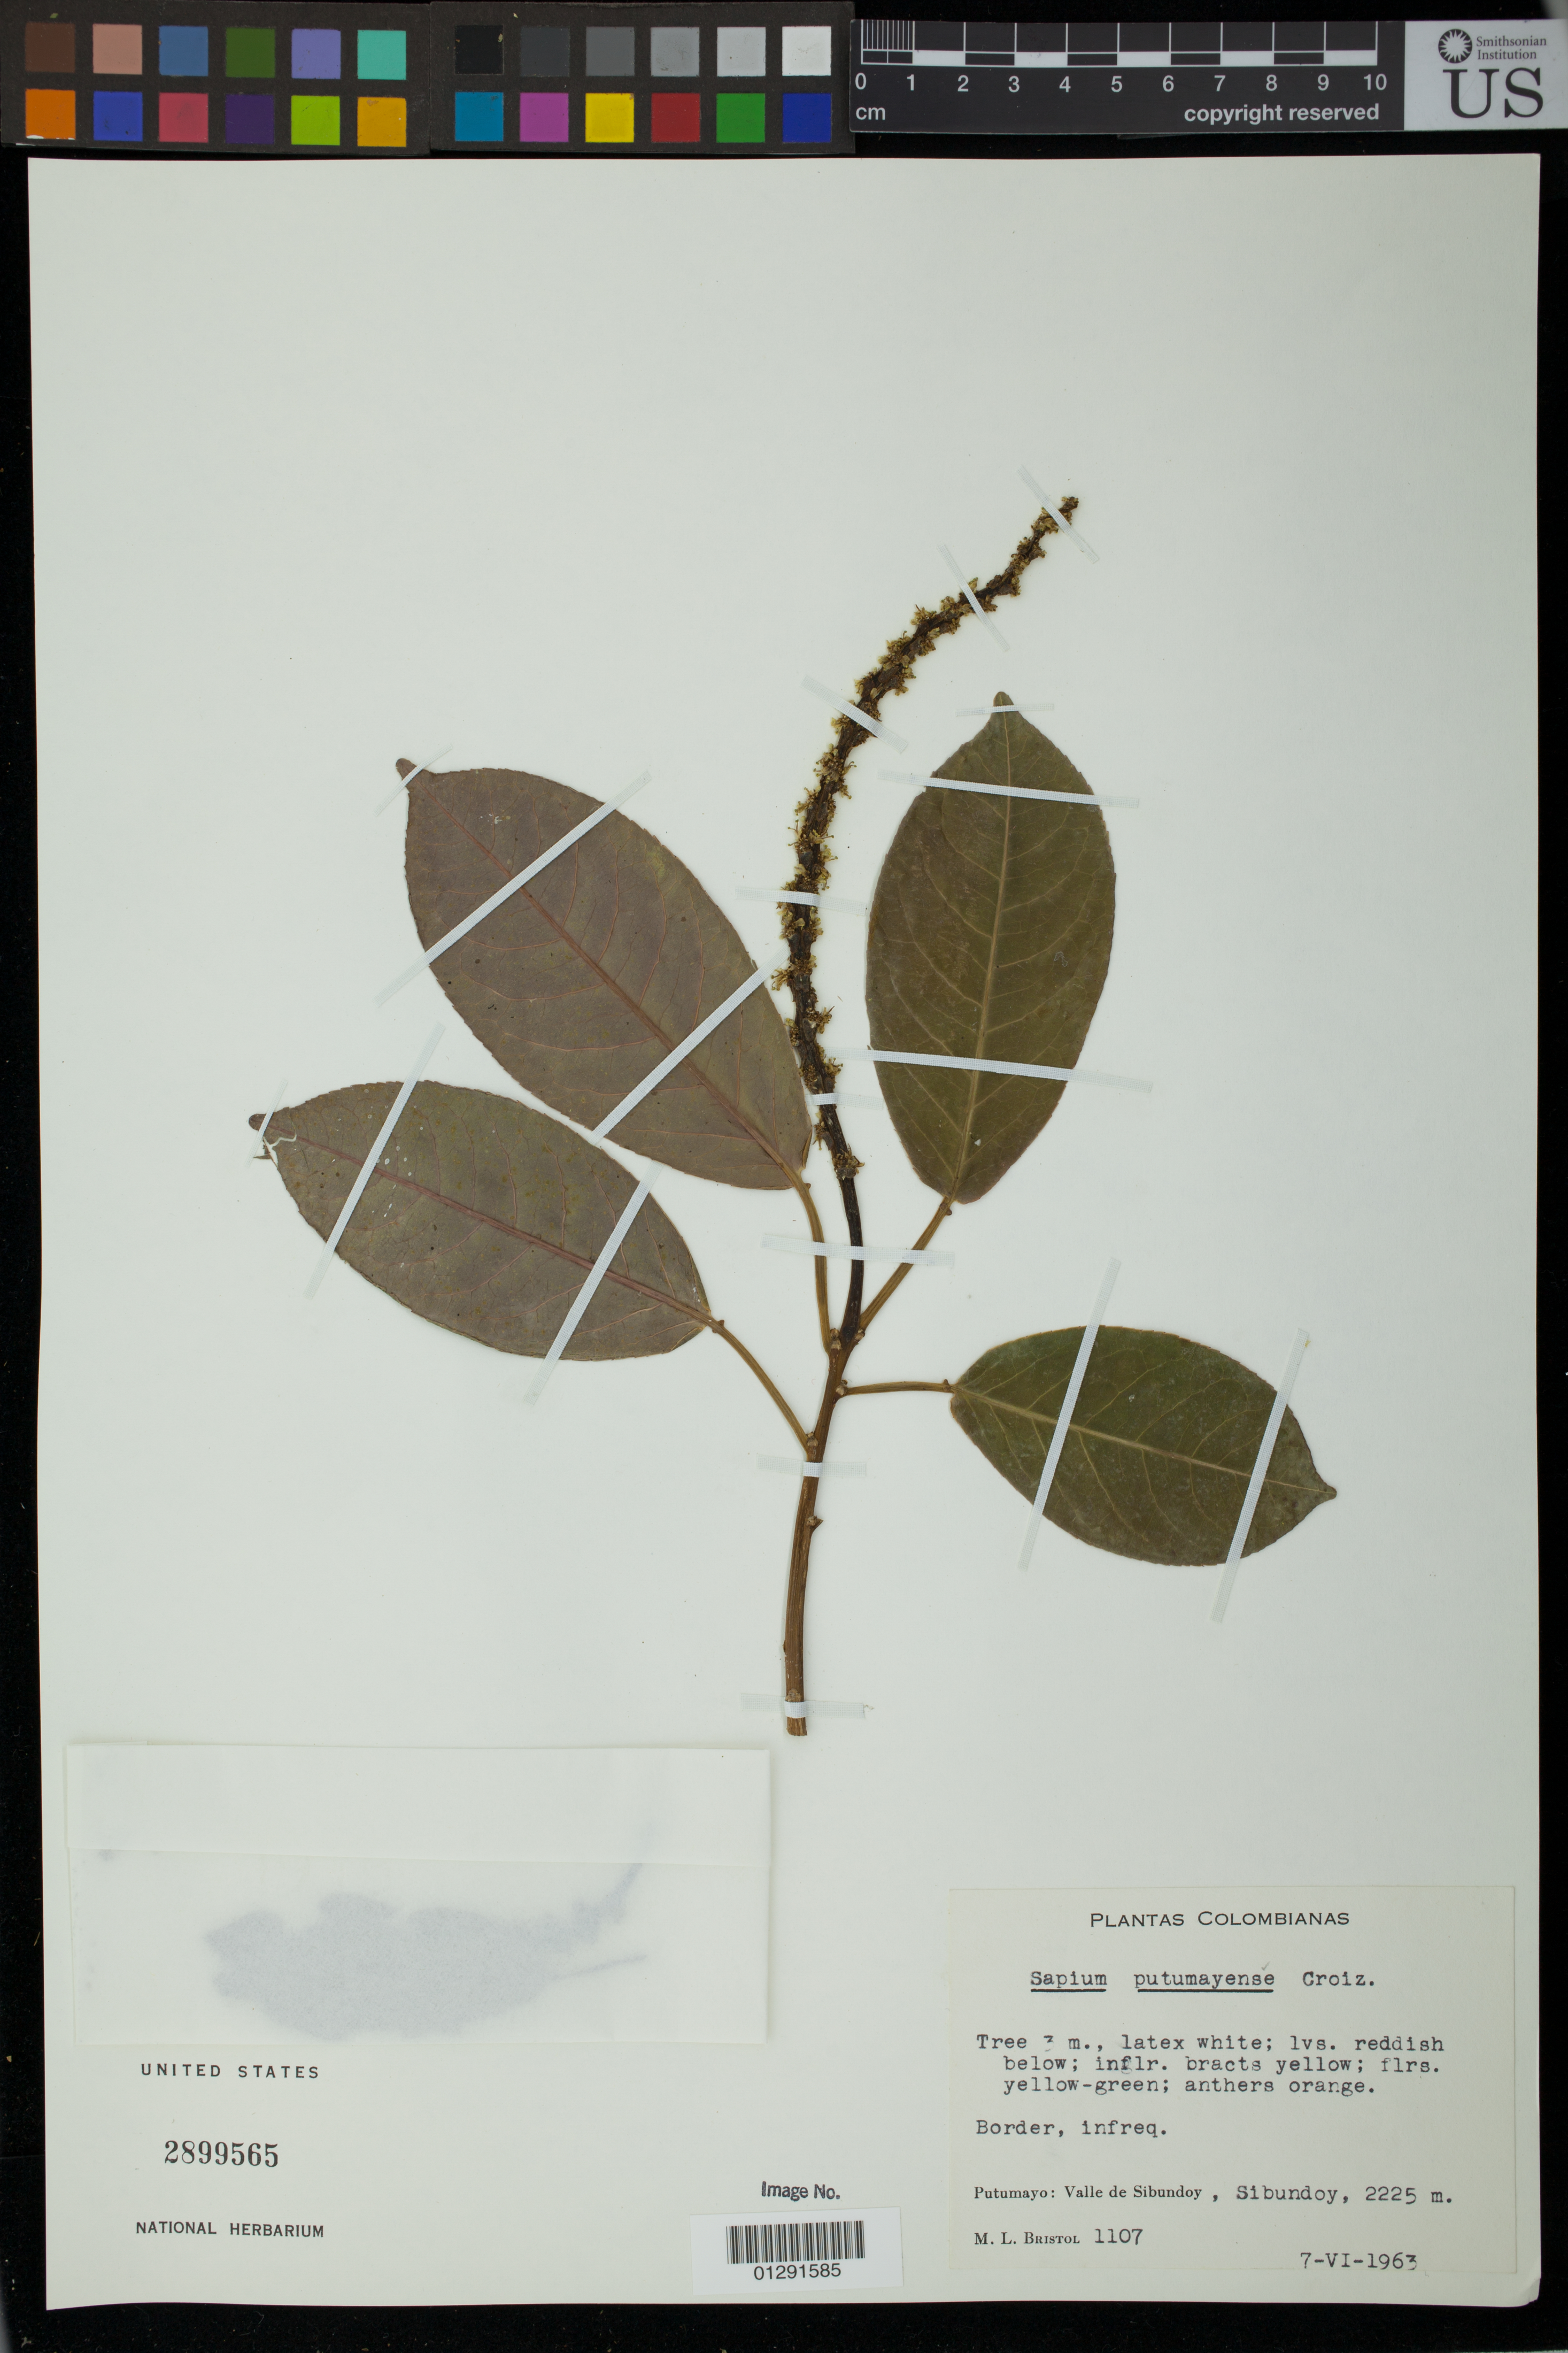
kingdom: Plantae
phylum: Tracheophyta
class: Magnoliopsida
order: Malpighiales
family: Euphorbiaceae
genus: Sapium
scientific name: Sapium stylare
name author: Müll. Arg.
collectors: M. L. Bristol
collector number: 1107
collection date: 1963-06-07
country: Colombia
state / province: Putumayo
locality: Sibundoy, Valle de Sibundoy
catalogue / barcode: US 2899565